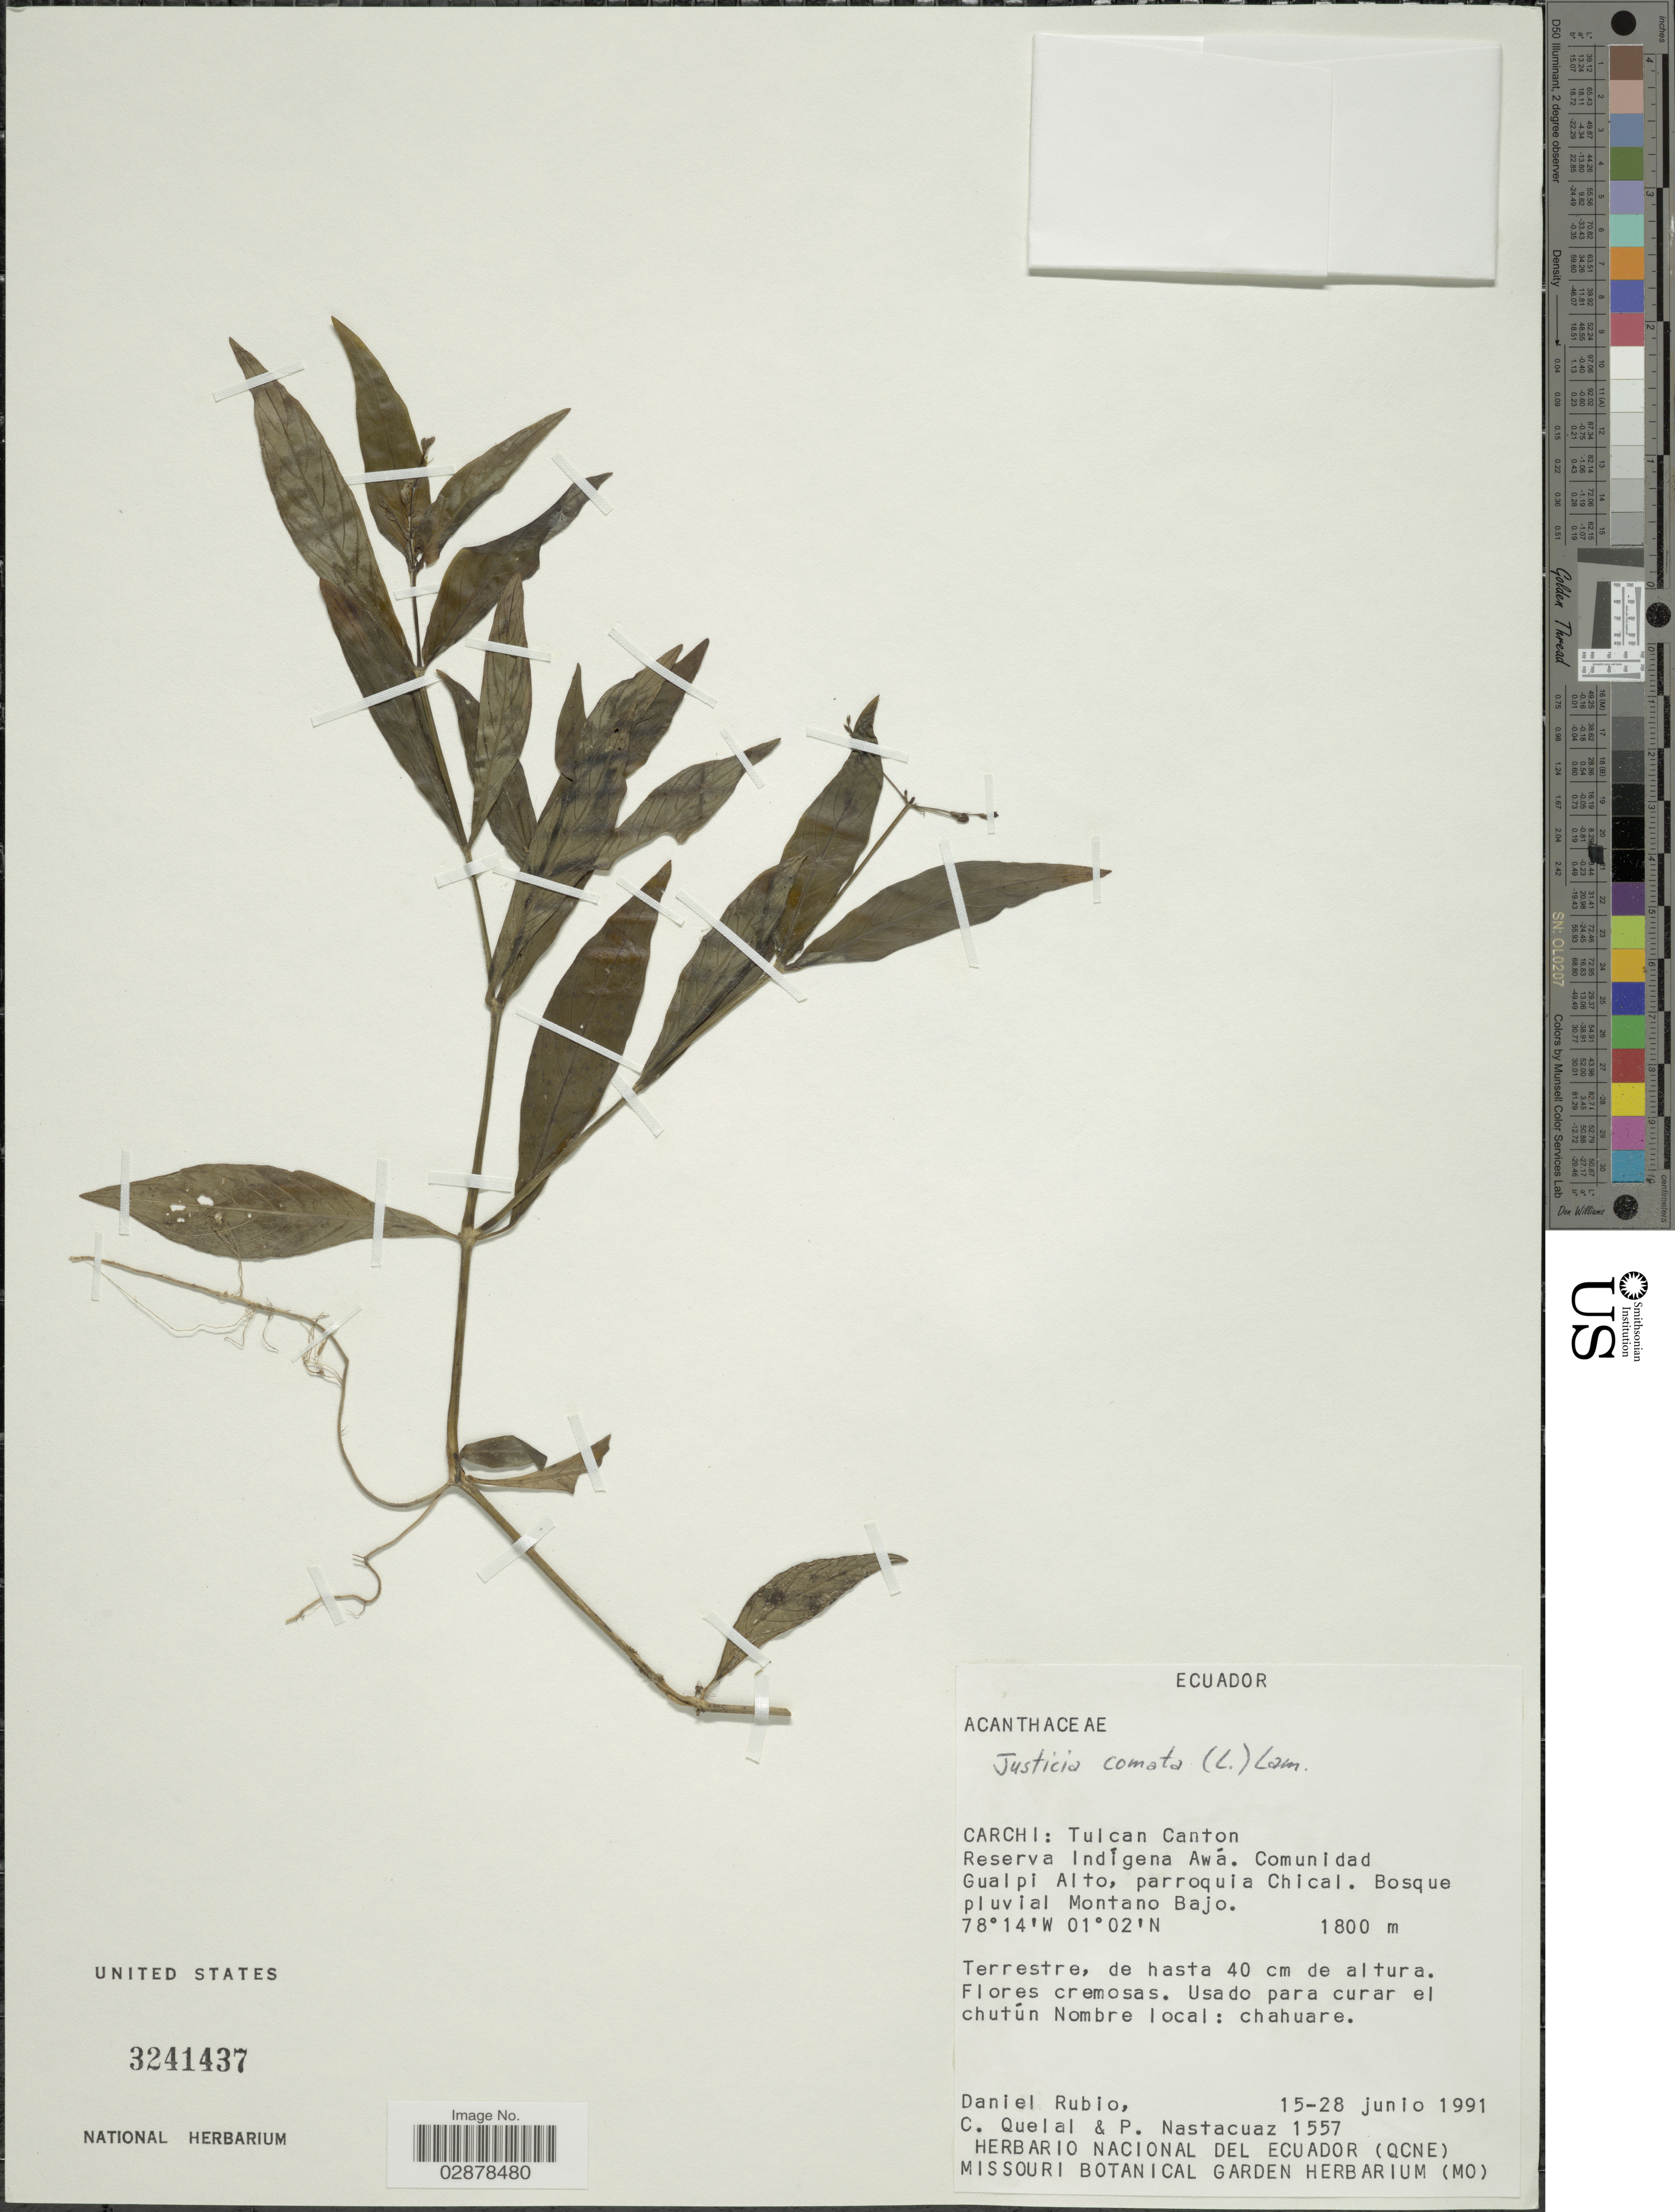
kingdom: Plantae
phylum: Tracheophyta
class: Magnoliopsida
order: Lamiales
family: Acanthaceae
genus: Justicia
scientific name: Justicia comata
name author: (L.) Lam.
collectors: D. Rubio, C. Quelal & P. Nastacuaz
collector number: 1557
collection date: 1991-06-15/1991-06-28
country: Ecuador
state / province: Carchi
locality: Tulcan Canton. Reserva Indígena Awá. Comunidad Gualpi Alto, parroquia Chical. Bosque pluvial Montano Bajo.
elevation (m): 1800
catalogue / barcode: US 3241437